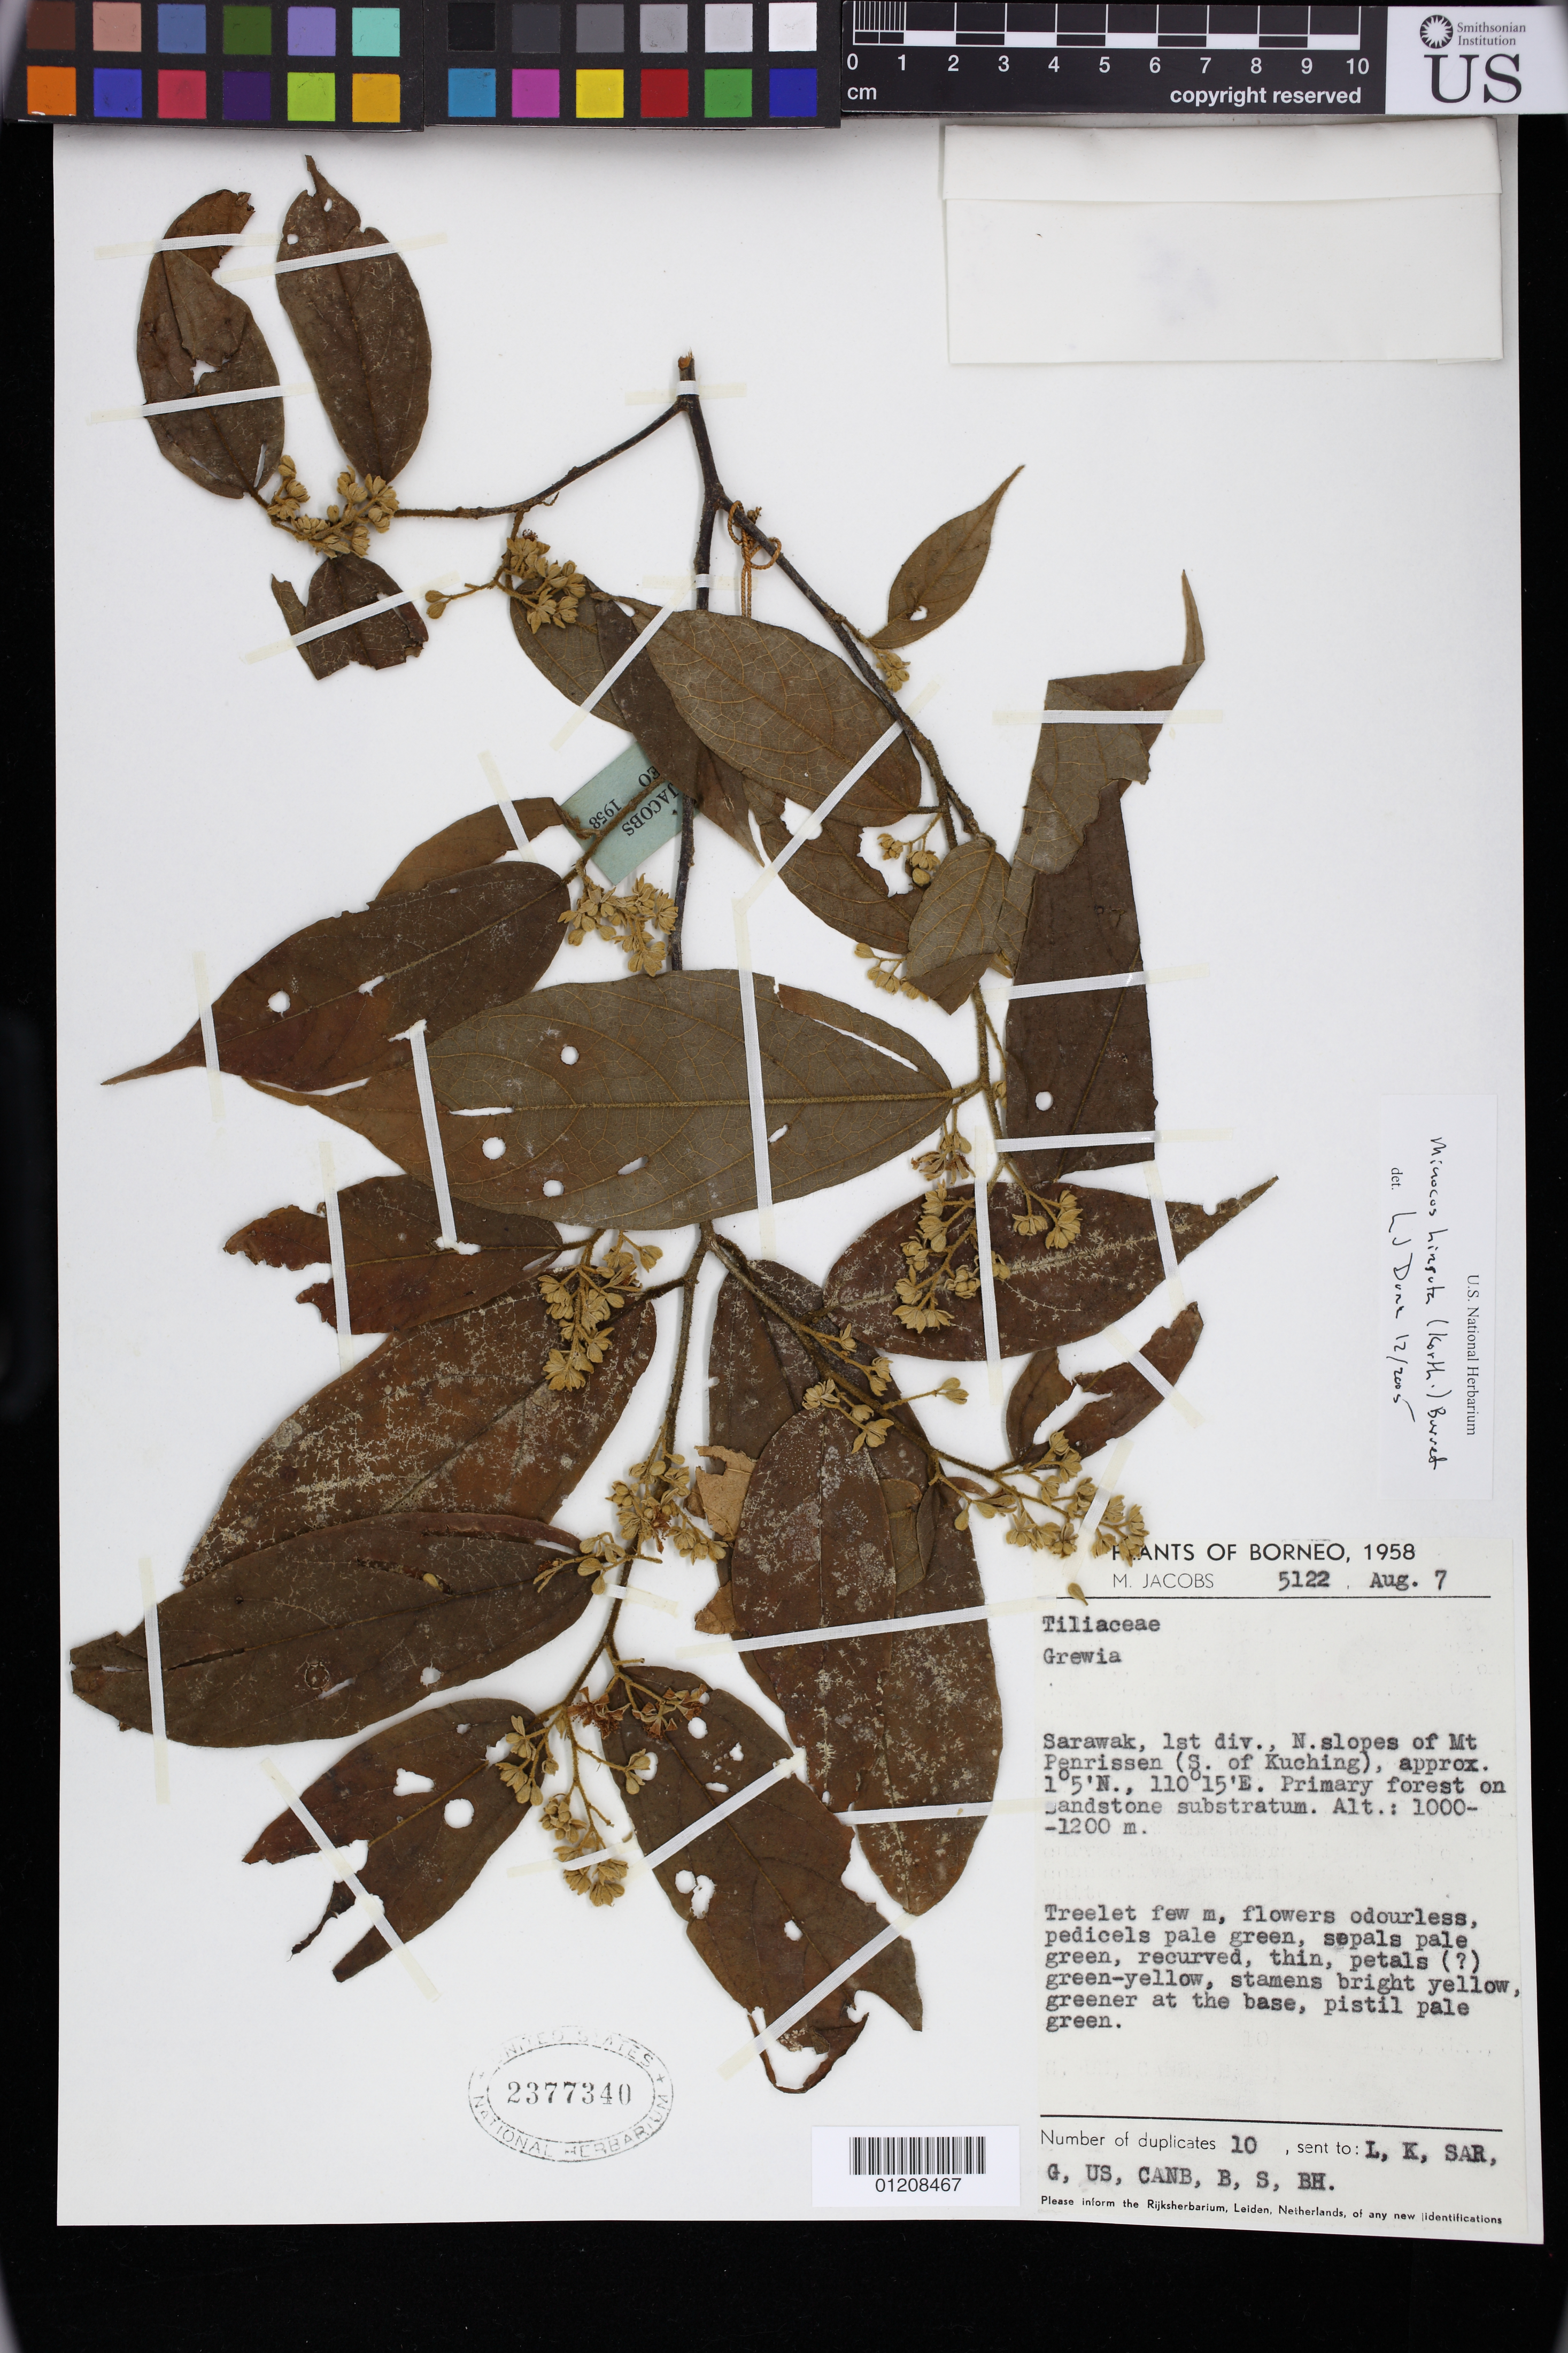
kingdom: Plantae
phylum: Tracheophyta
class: Magnoliopsida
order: Malvales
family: Malvaceae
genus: Microcos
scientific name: Microcos hirsuta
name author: (Korth.) Burret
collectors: M. Jacobs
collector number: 5122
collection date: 1958-08-07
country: Malaysia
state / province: Sarawak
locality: Sarawak, 1st div., N. slopes of Mt Penrissen (S. of Kuching), approx. 1¦5' N, 110¦15' E. Primary forest on sandstone substratum.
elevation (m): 1000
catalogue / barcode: US 2377340